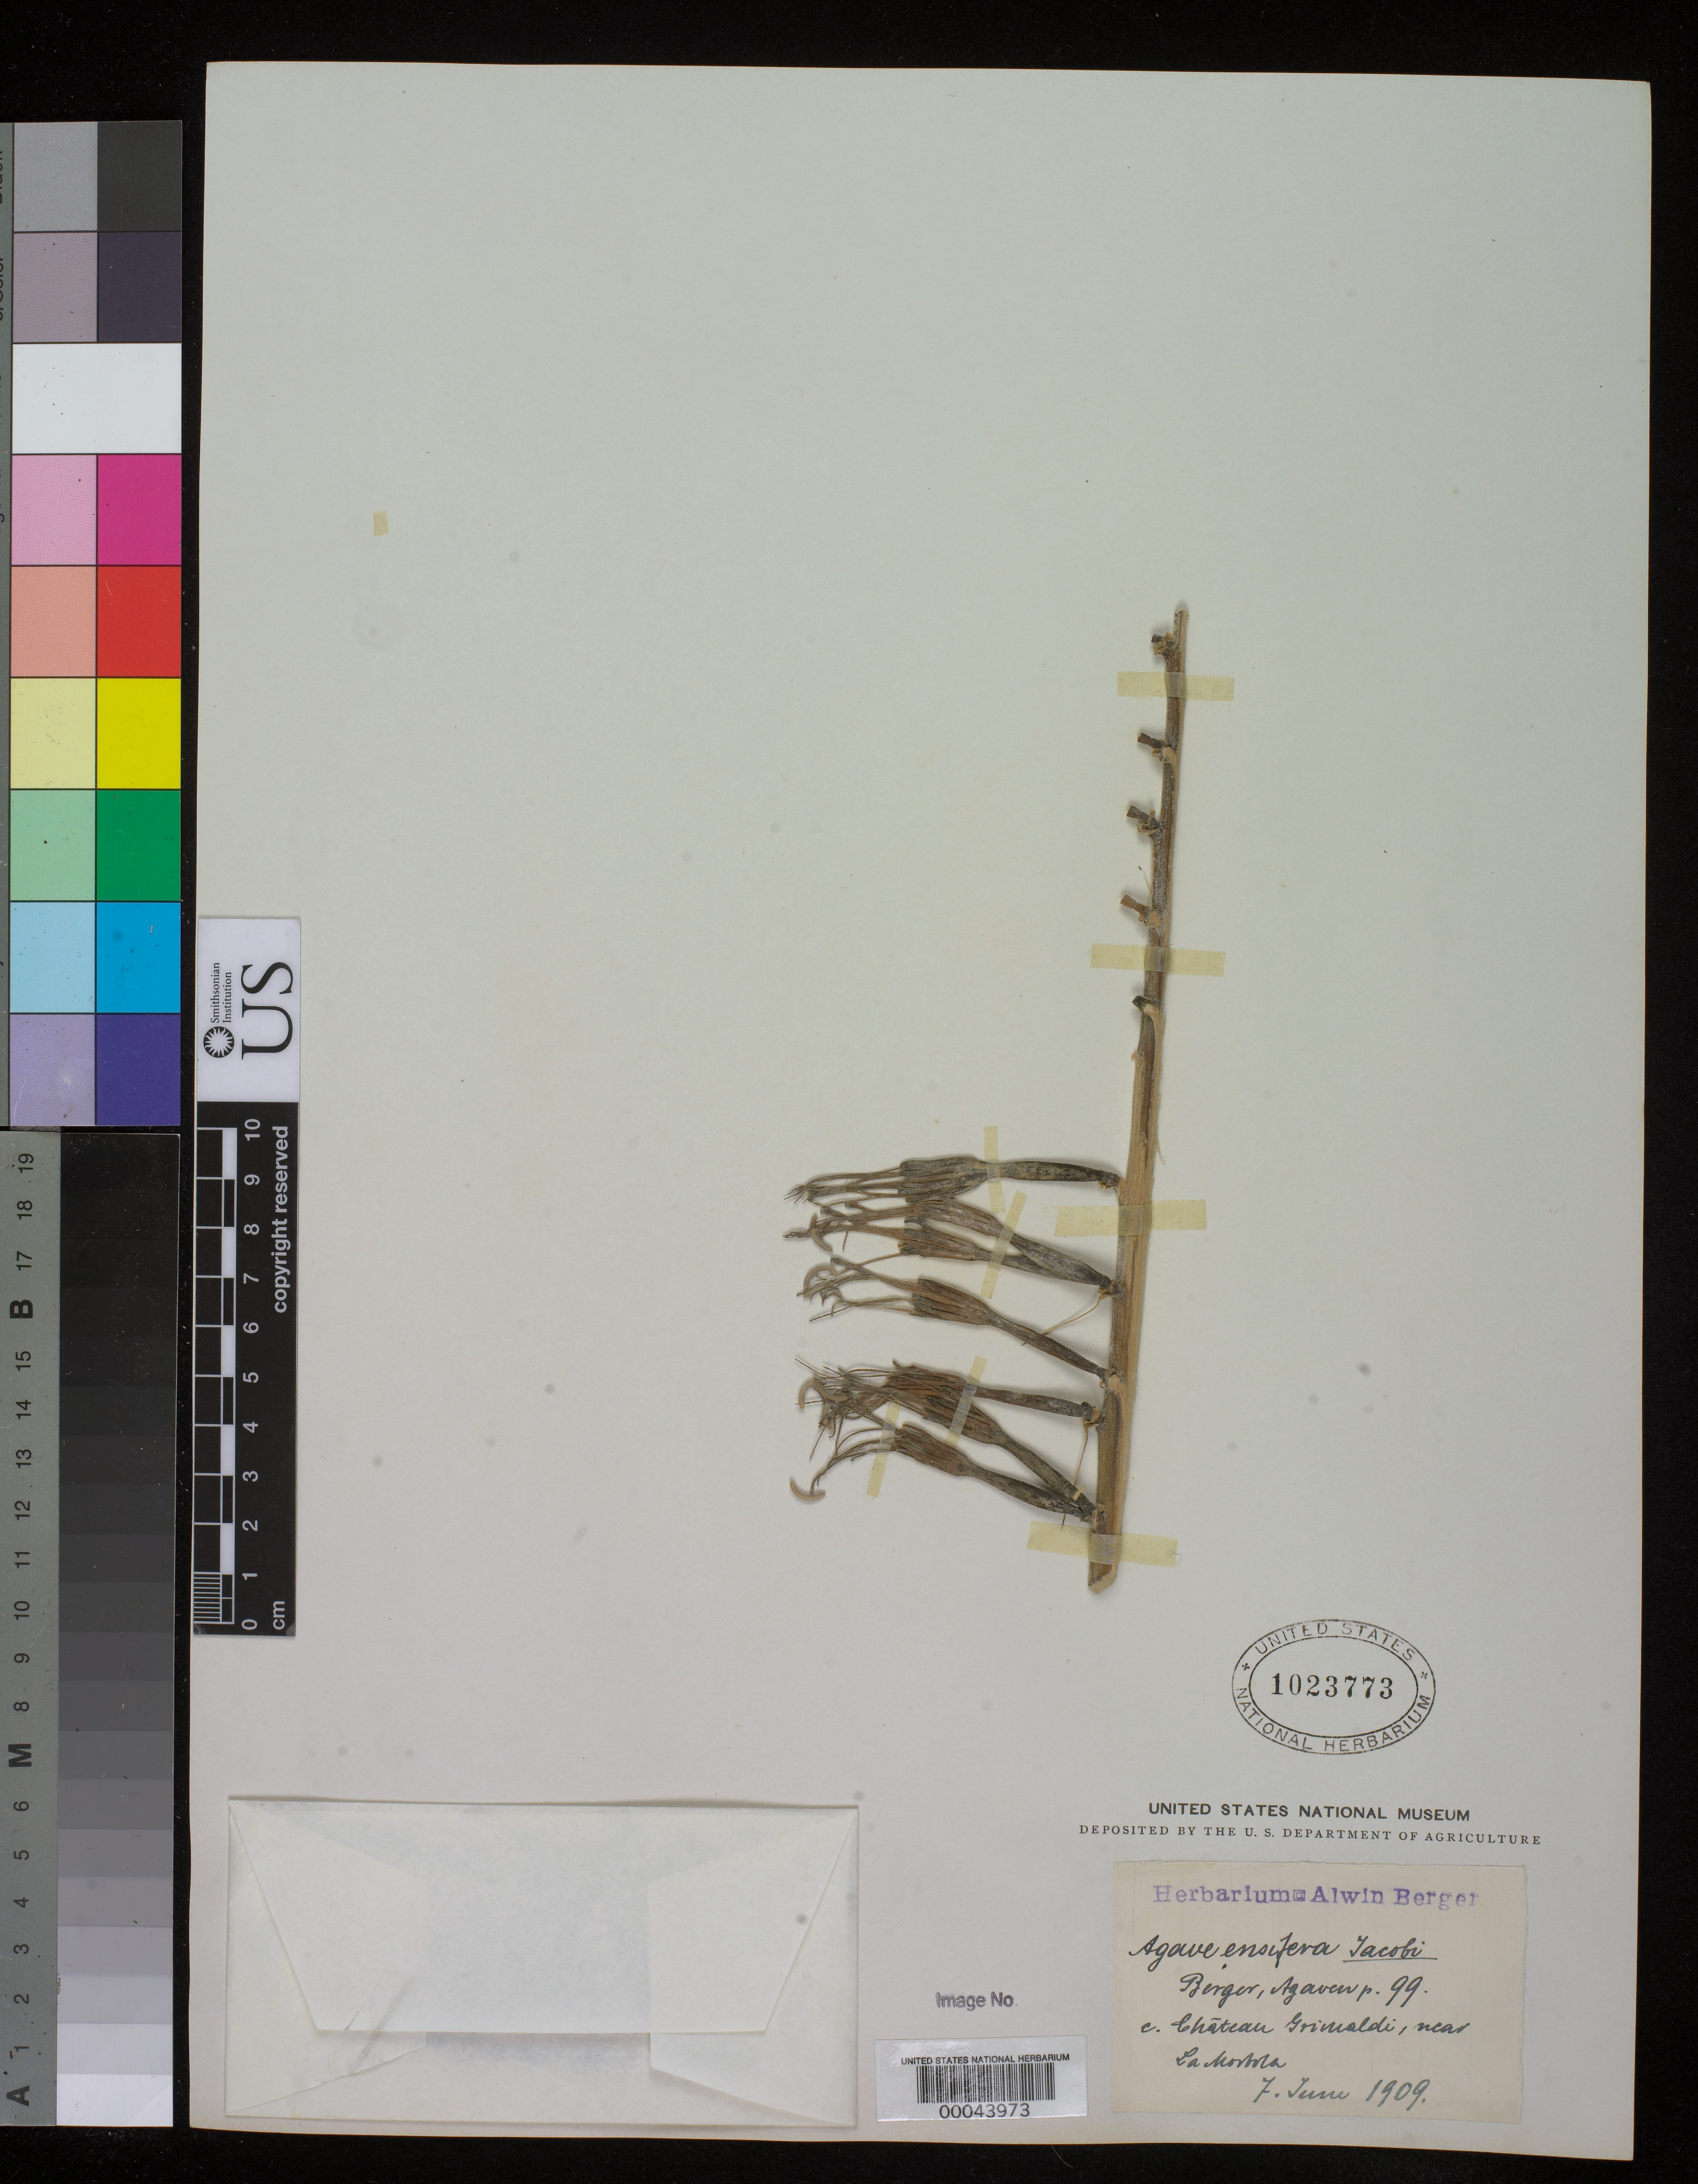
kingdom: Plantae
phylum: Tracheophyta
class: Liliopsida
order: Asparagales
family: Asparagaceae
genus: Agave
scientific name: Agave ensifera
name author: Jacobi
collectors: ex herb. A. Berger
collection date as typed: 07 Jun 1909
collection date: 1909-06-07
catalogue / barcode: US 1023773